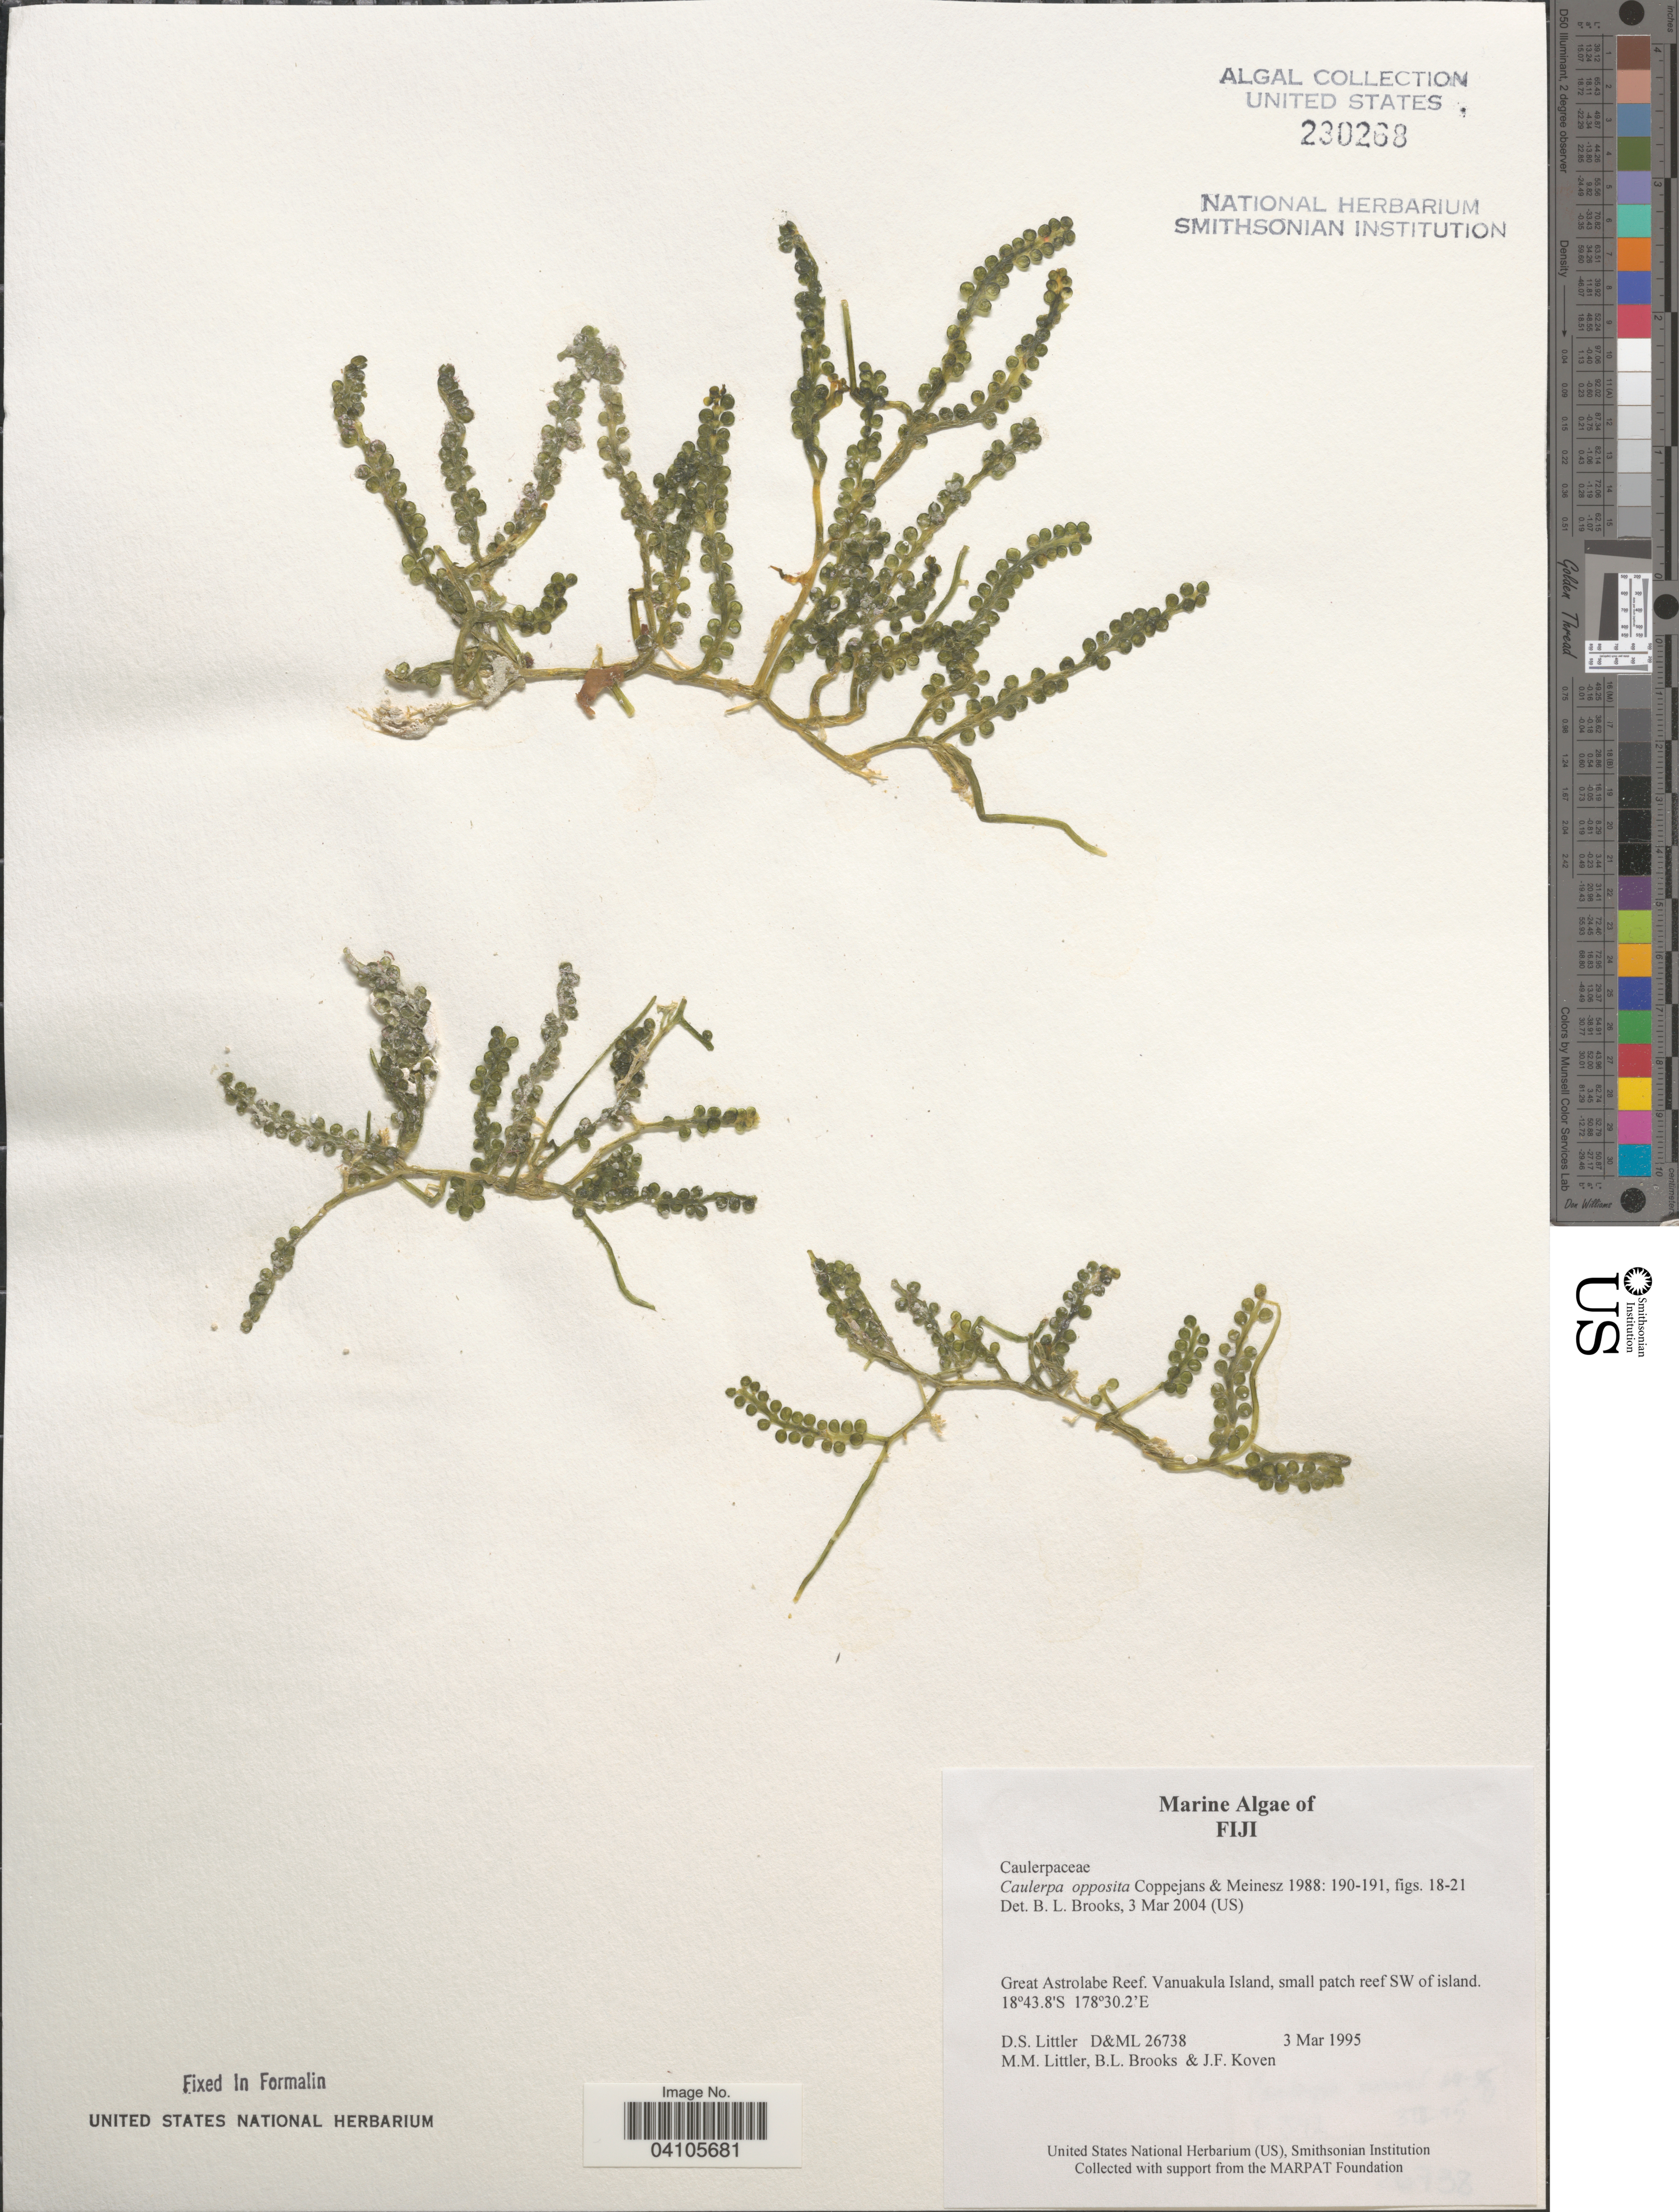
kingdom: Plantae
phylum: Chlorophyta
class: Ulvophyceae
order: Bryopsidales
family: Caulerpaceae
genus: Caulerpa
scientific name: Caulerpa opposita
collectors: D. S. Littler, B. Brooks & J. Koven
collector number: D&ML 26738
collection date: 1995-03-03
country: Fiji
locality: Great Astrolabe Reef. Vanuakula Island, small patch reef SW of island.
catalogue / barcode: US 230268